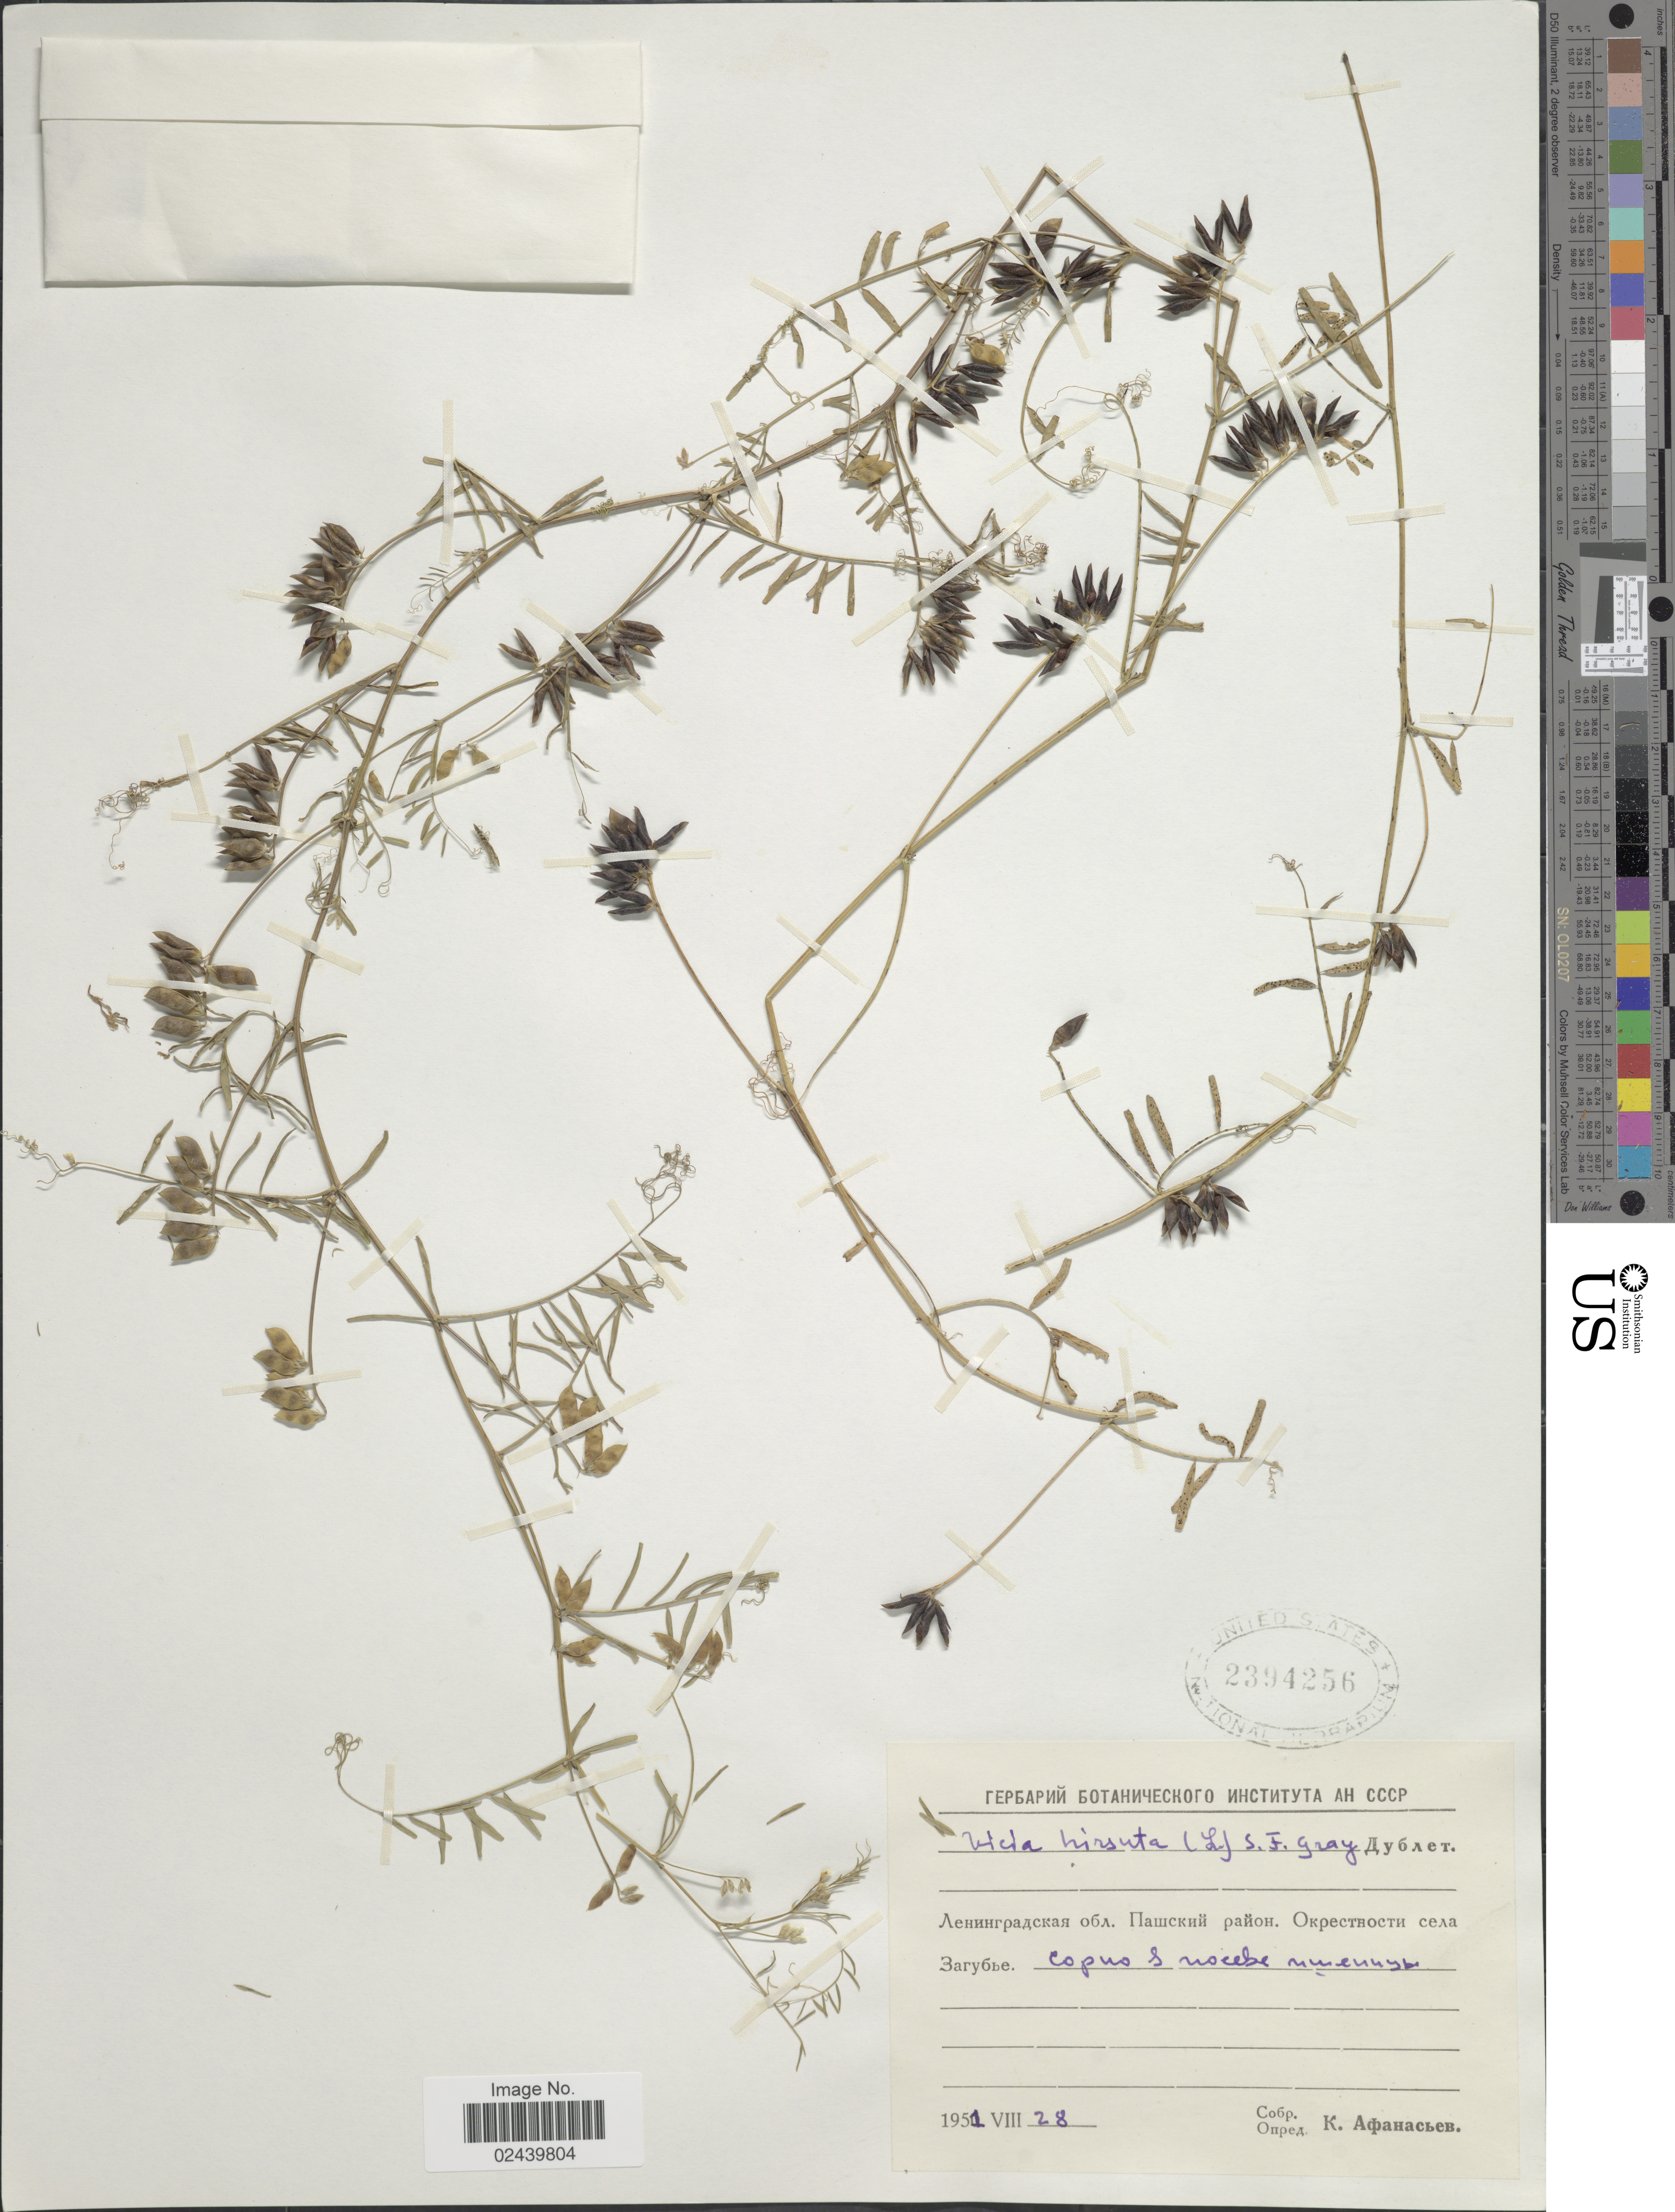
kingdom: Plantae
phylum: Tracheophyta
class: Magnoliopsida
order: Fabales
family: Fabaceae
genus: Vicia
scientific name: Vicia hirsuta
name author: (L.) A. Gray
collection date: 1951-08-28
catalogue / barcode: US 2394256